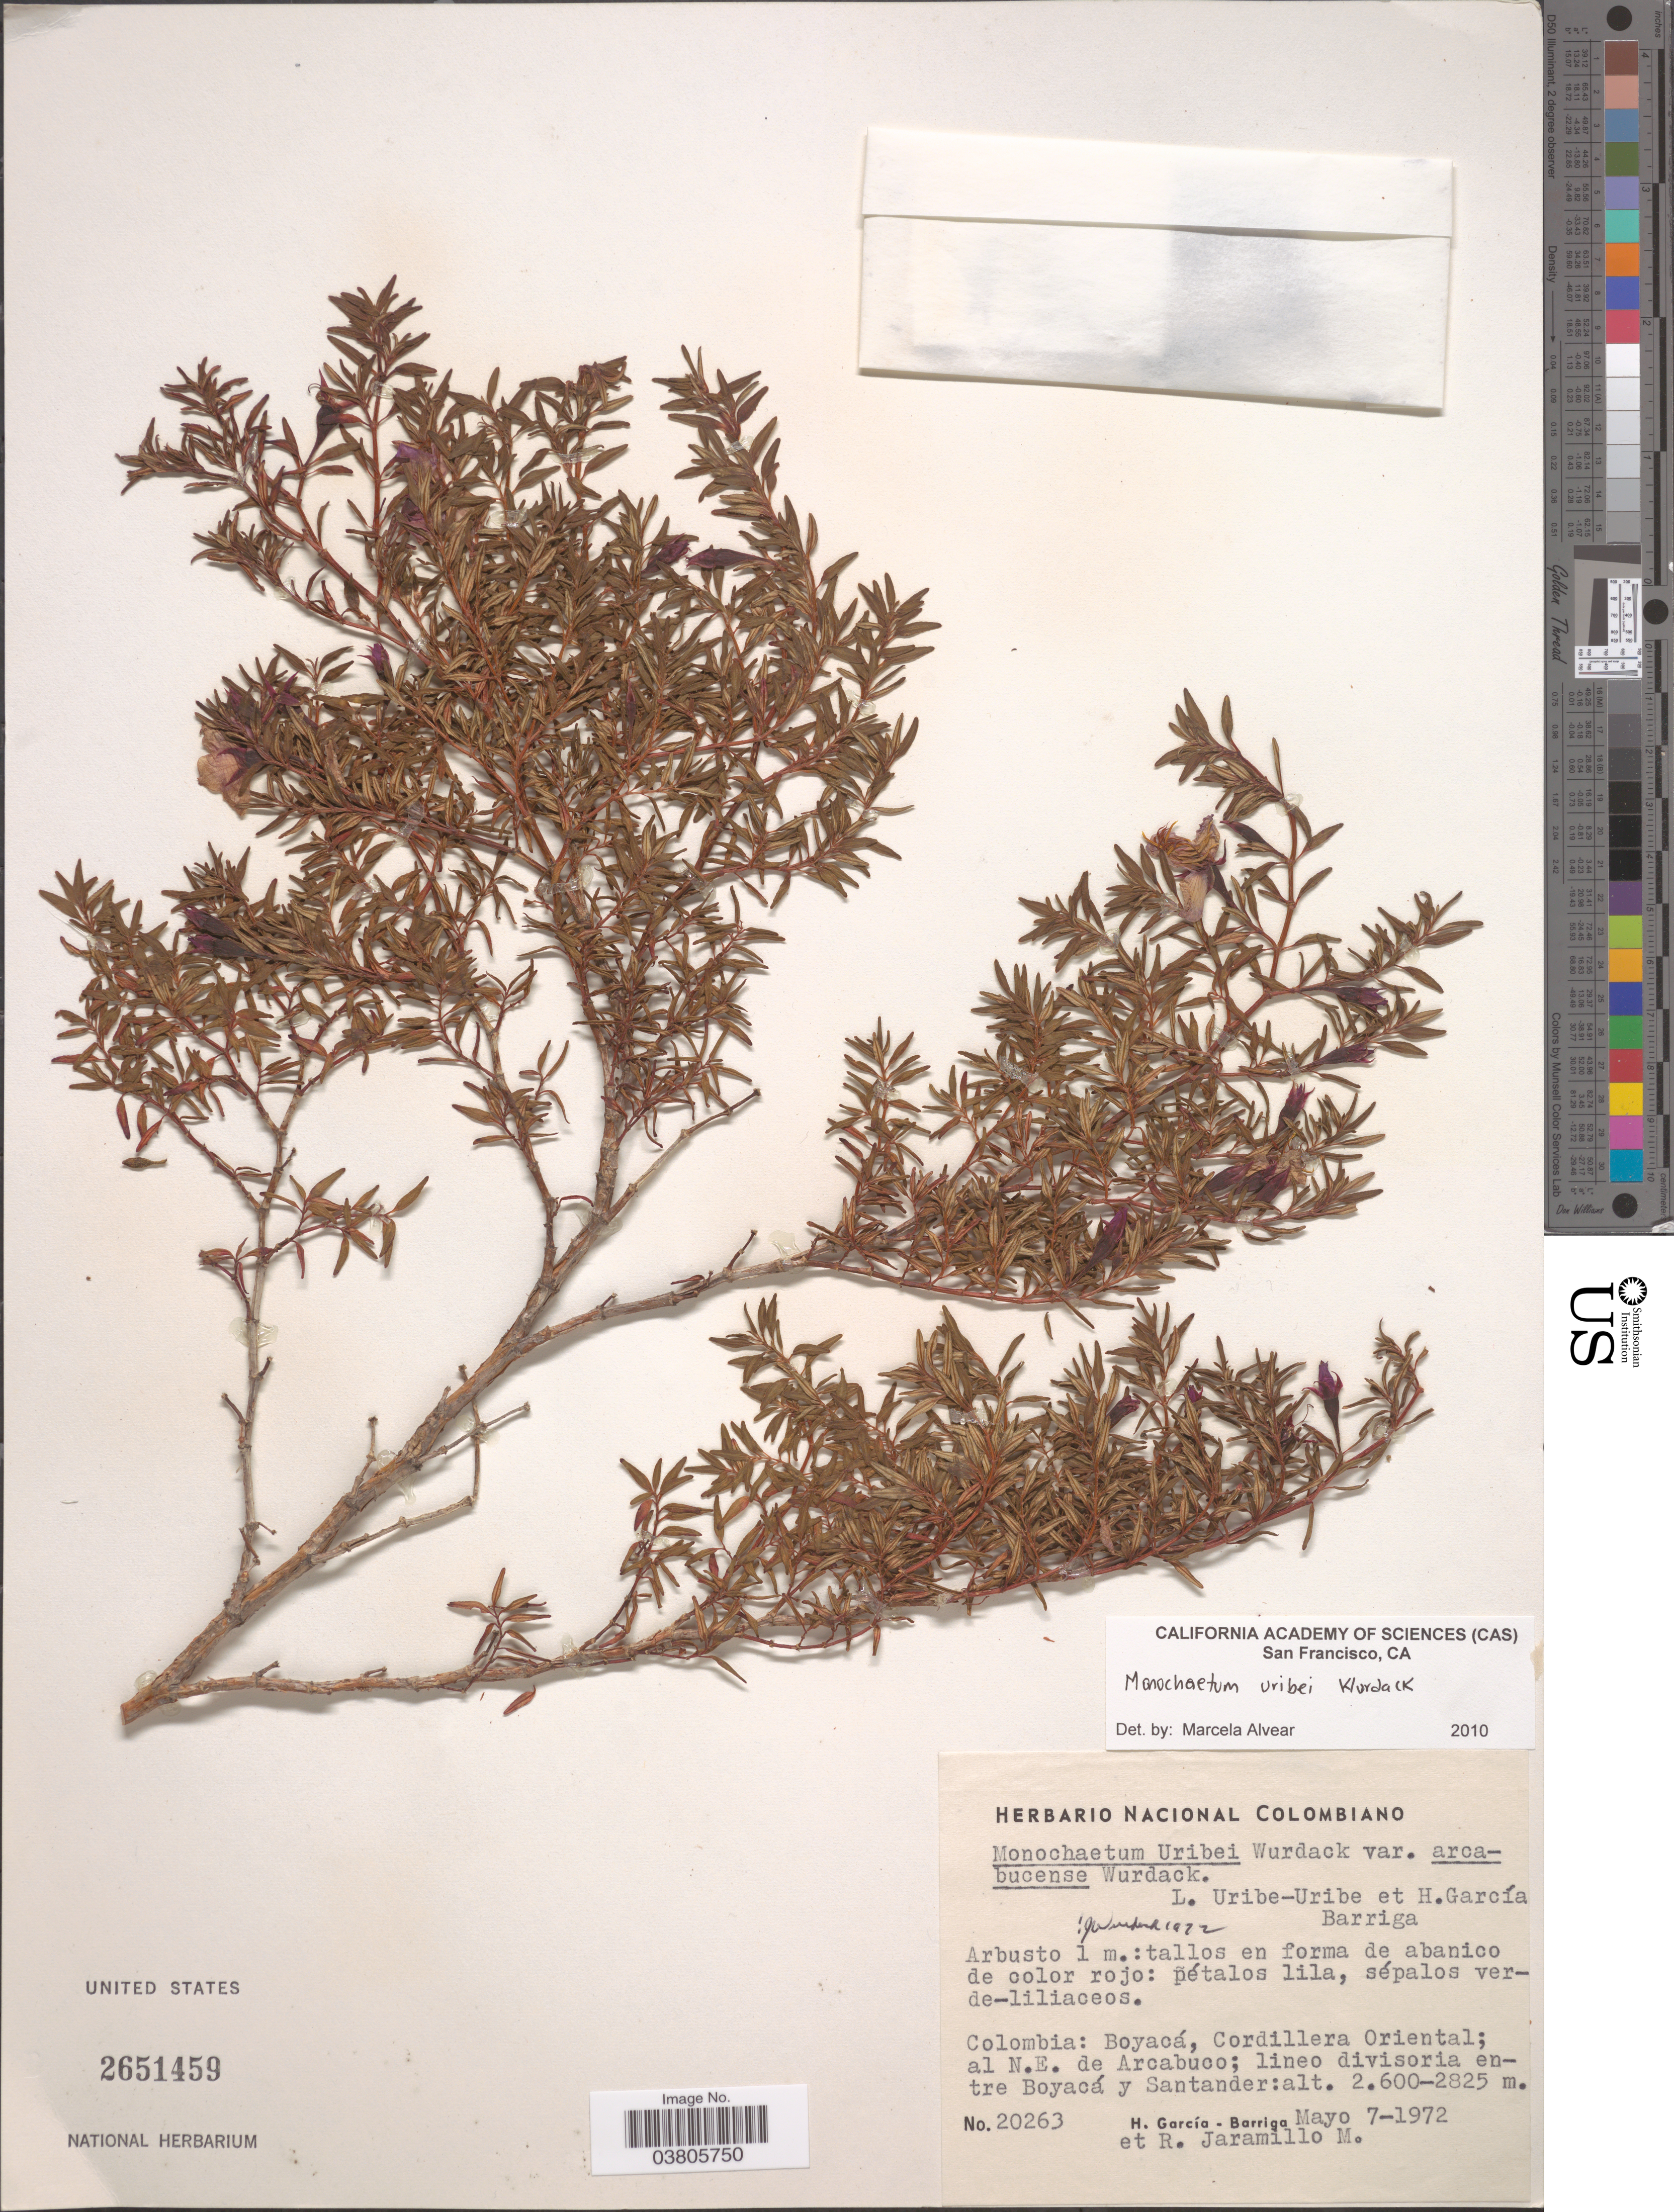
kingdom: Plantae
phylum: Tracheophyta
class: Magnoliopsida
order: Myrtales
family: Melastomataceae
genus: Monochaetum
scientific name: Monochaetum uribei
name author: Wurdack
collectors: H. García Barriga & R. Jaramillo M.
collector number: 20263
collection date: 1972-05-07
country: Colombia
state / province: Boyacá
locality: Cordillera Oriental; al N.E. de Arcabuco; lineo divisoria entre Boyacá y Santander.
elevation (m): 2600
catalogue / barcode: US 2651459